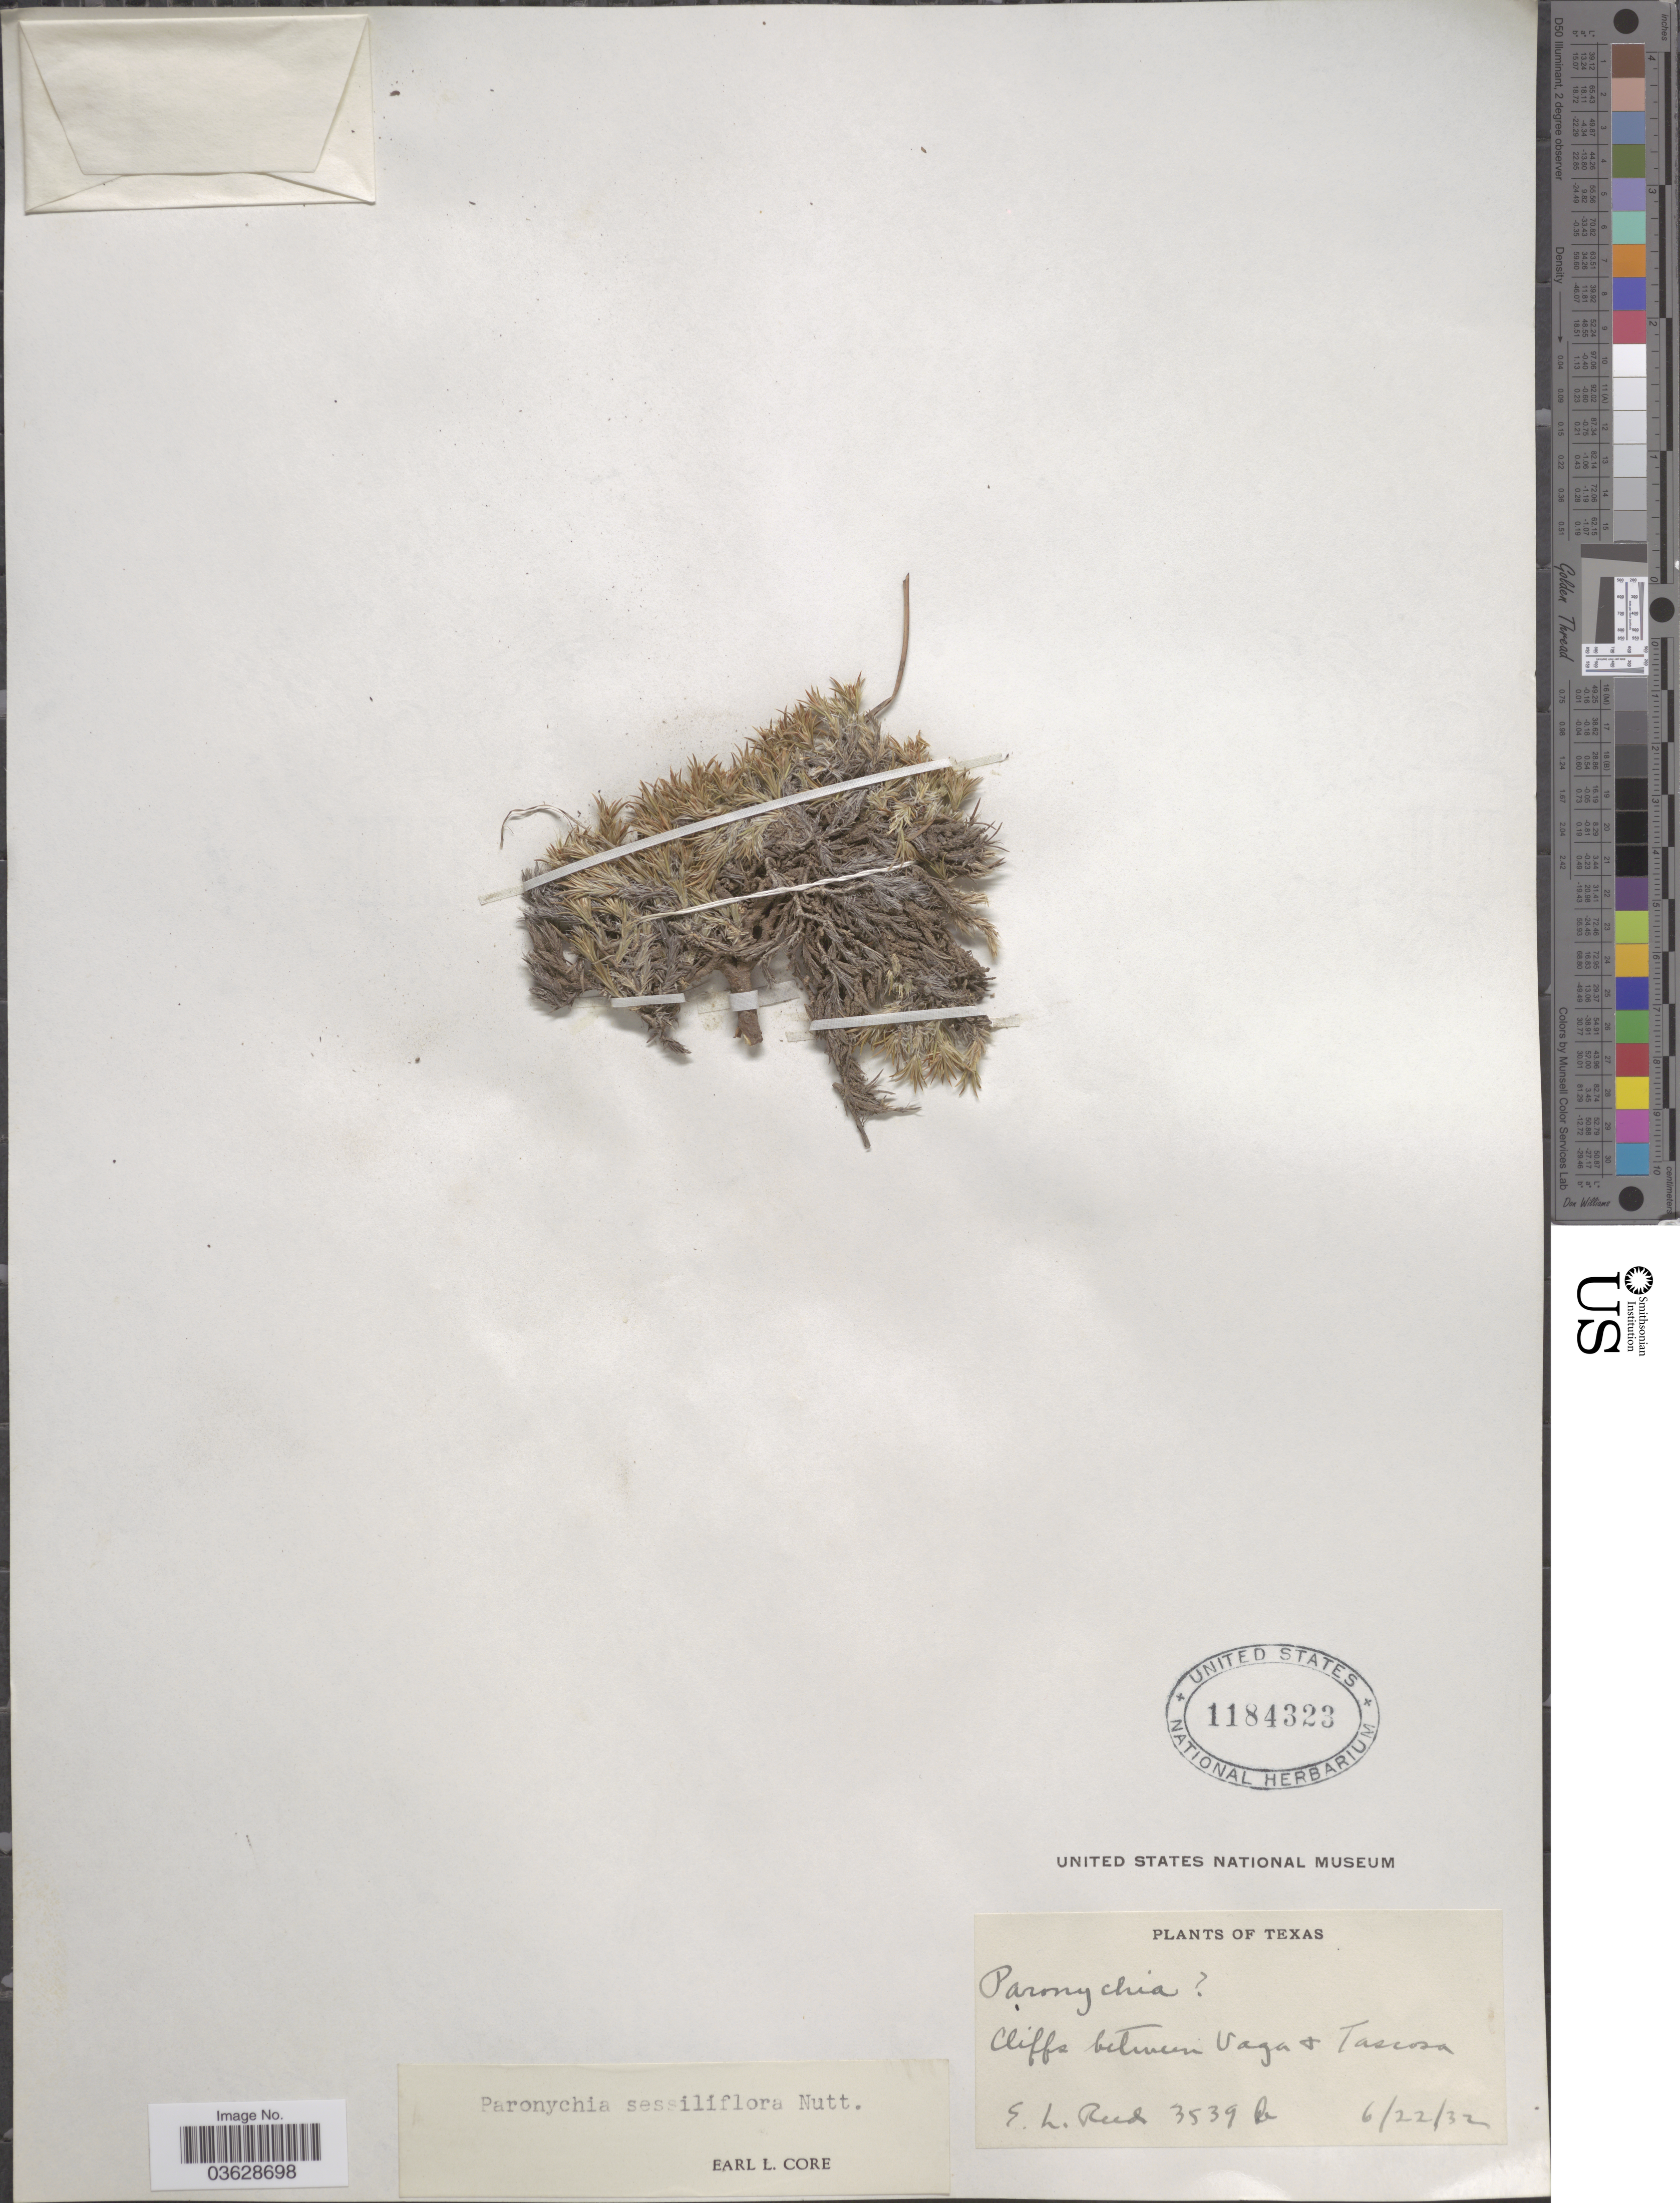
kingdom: Plantae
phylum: Tracheophyta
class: Magnoliopsida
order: Caryophyllales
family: Caryophyllaceae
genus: Paronychia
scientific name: Paronychia sessiliflora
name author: Nutt.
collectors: E. Reed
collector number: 3539b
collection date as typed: Transcribed d/m/y: 22/6/32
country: United States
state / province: Texas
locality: Cliffs between Vaga & Tascosa.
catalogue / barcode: US 1184323